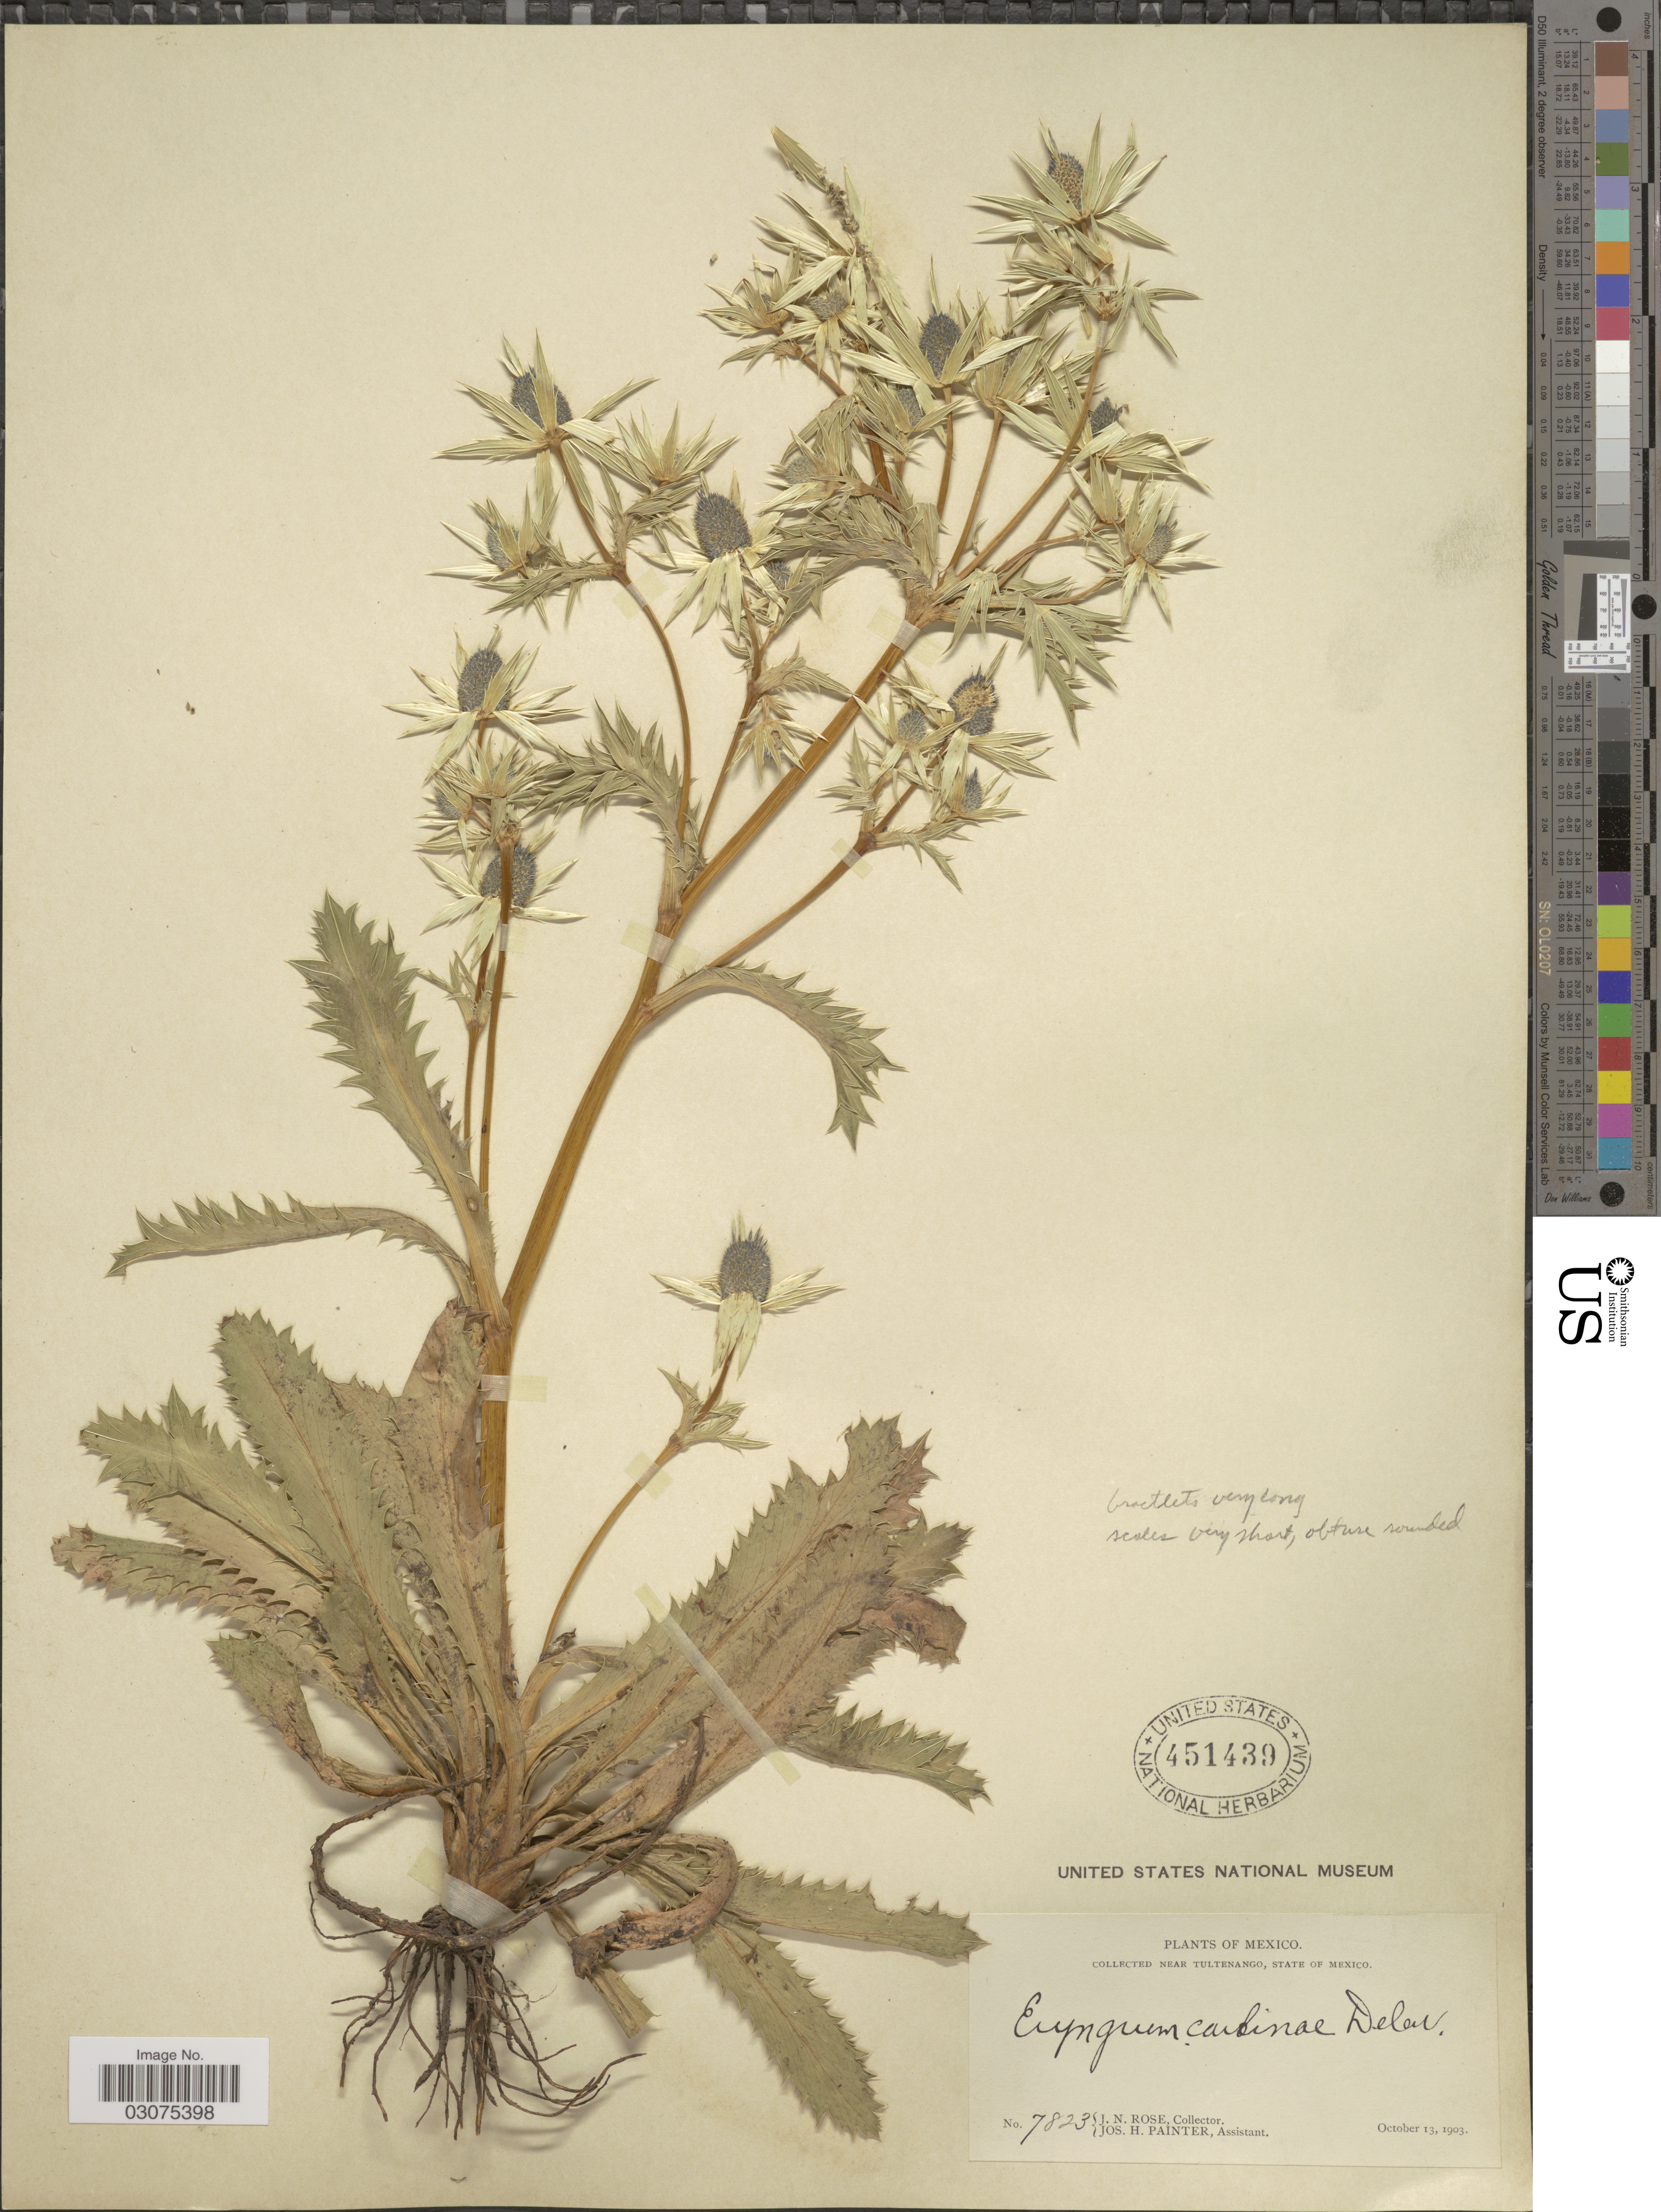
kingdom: Plantae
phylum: Tracheophyta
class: Magnoliopsida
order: Apiales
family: Apiaceae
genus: Eryngium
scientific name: Eryngium carlinae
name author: F. Delaroche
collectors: J. N. Rose & J. H. Painter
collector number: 7823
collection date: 1903-08-13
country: Mexico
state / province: México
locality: Near Tultenango.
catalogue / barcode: US 451439